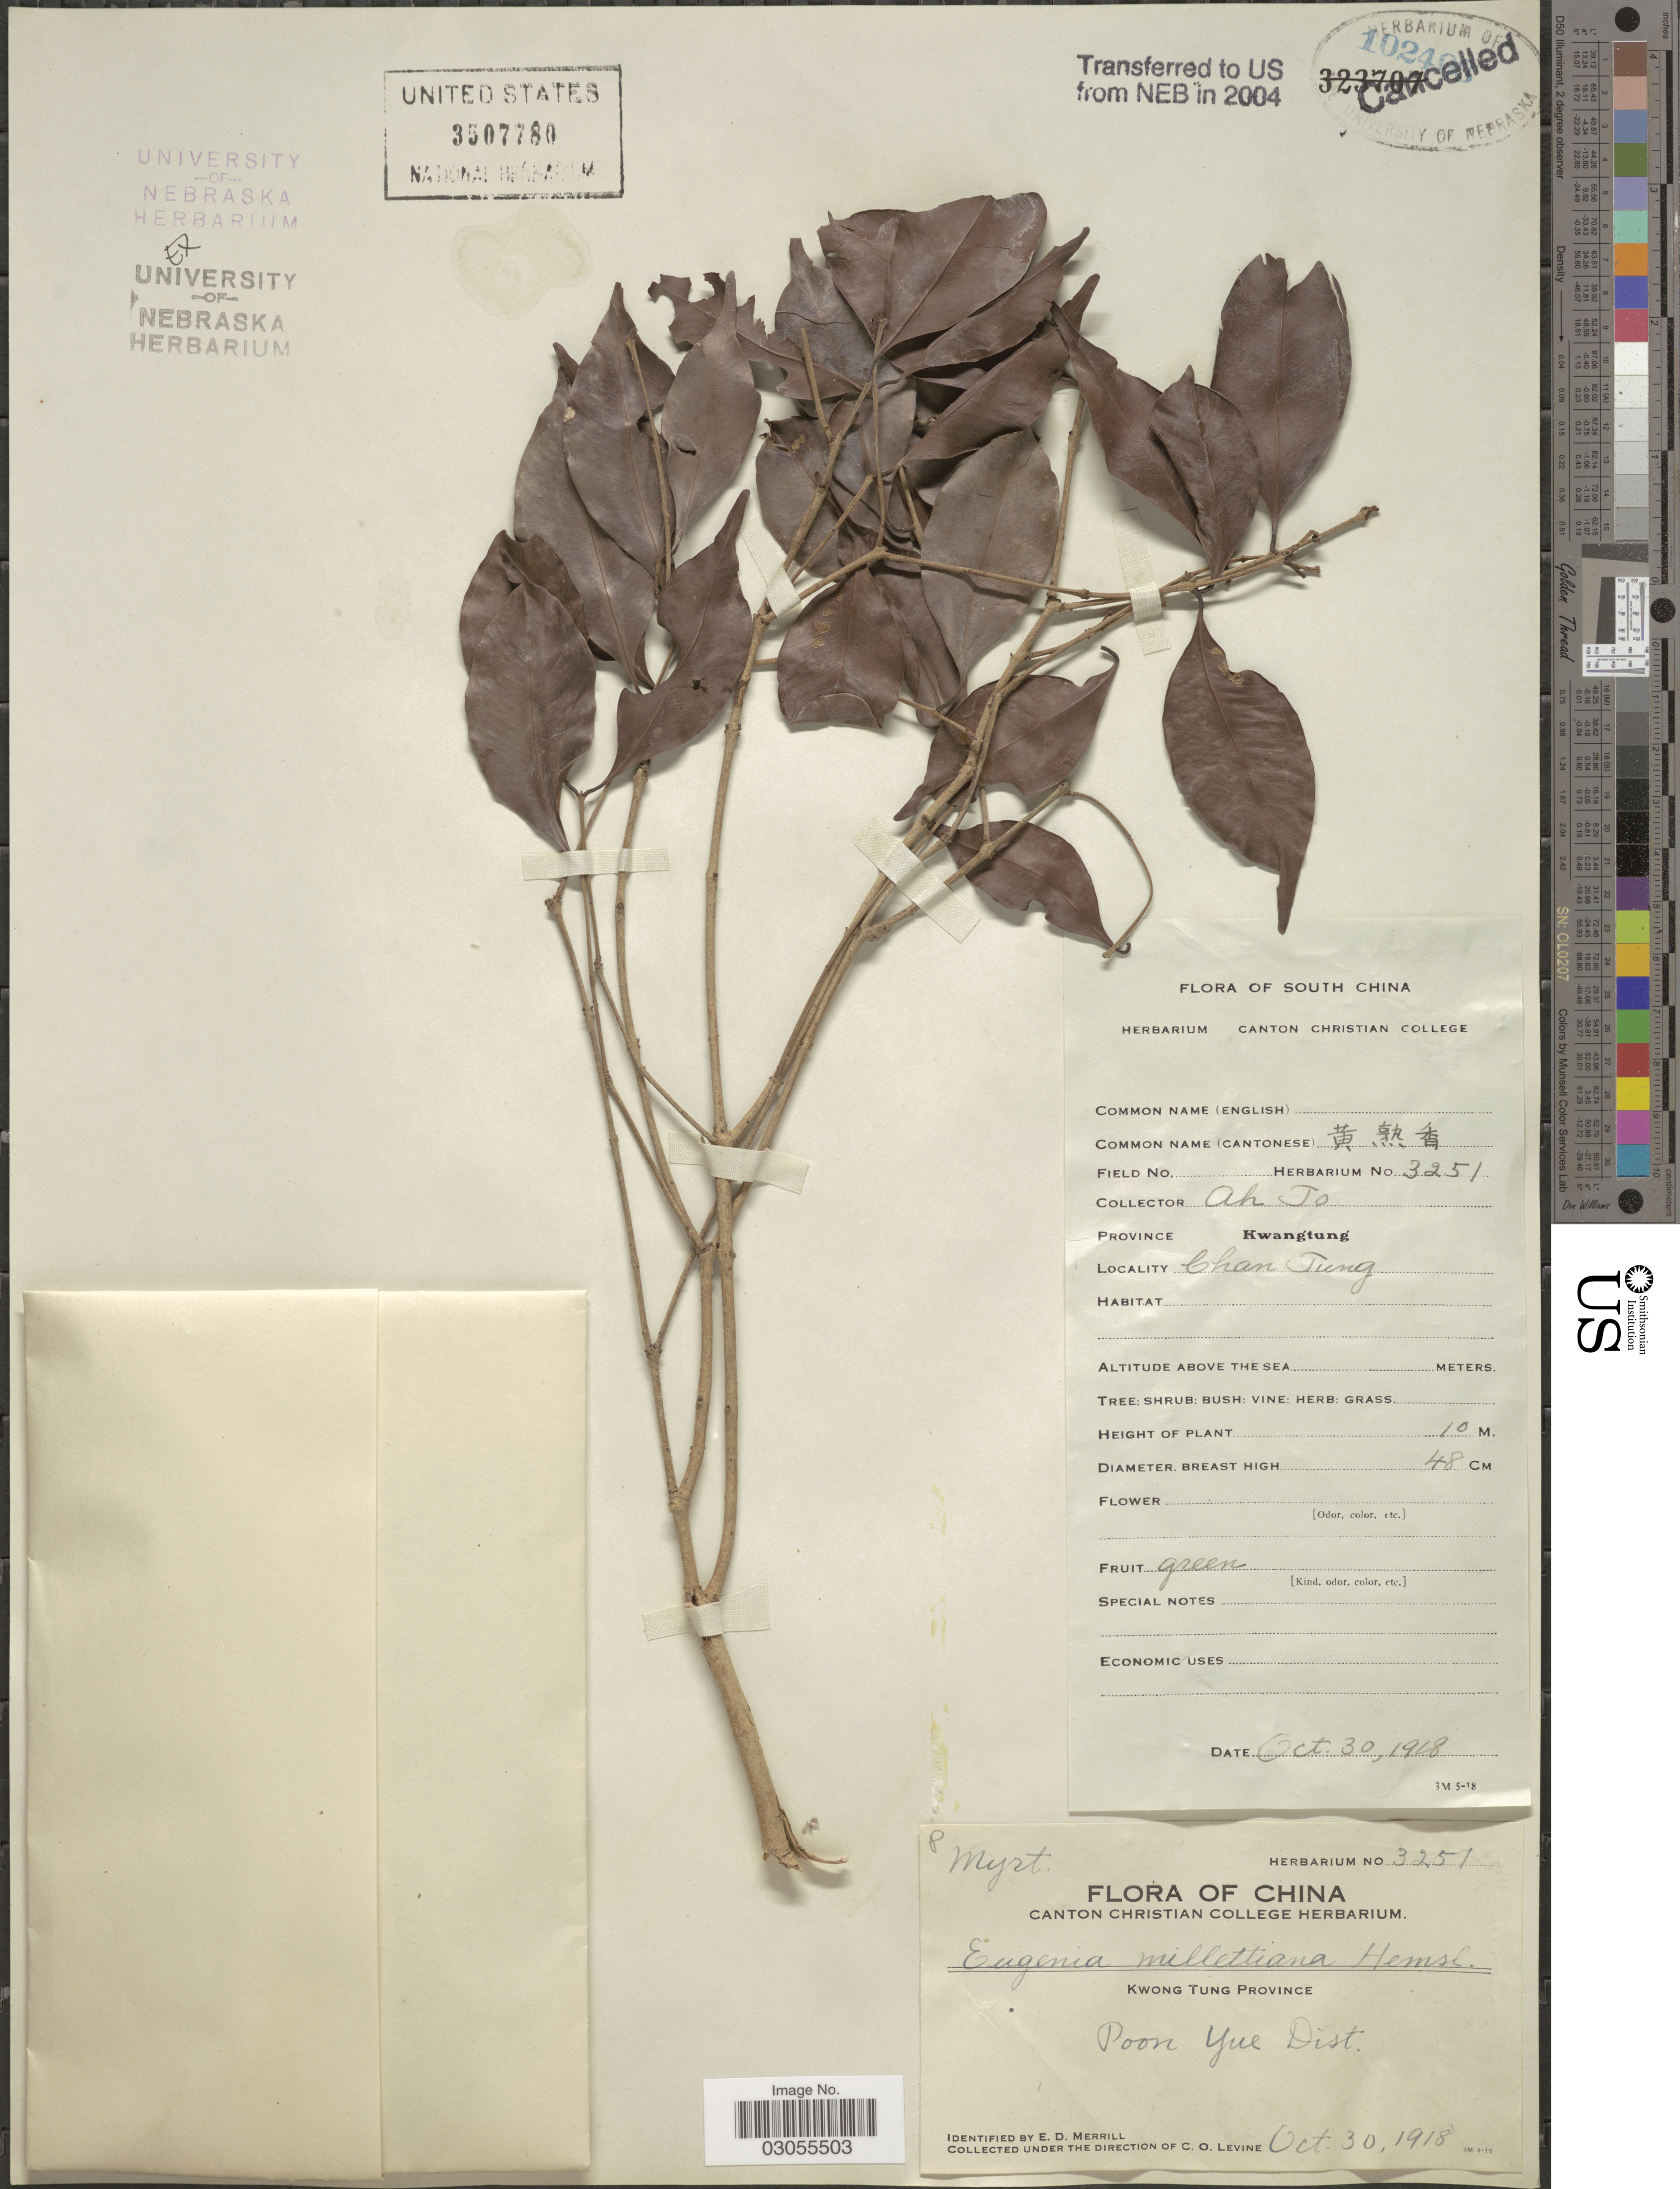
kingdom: Plantae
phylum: Tracheophyta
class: Magnoliopsida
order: Myrtales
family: Myrtaceae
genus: Syzygium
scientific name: Syzygium odoratum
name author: (Lour.) DC.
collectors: A. Jo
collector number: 3251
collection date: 1918-10-30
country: China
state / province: Guangdong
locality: Kwong Tung Province. Kwangtung. Chan Tung. Poon Yue Dist. South China.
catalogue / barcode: US 3507780